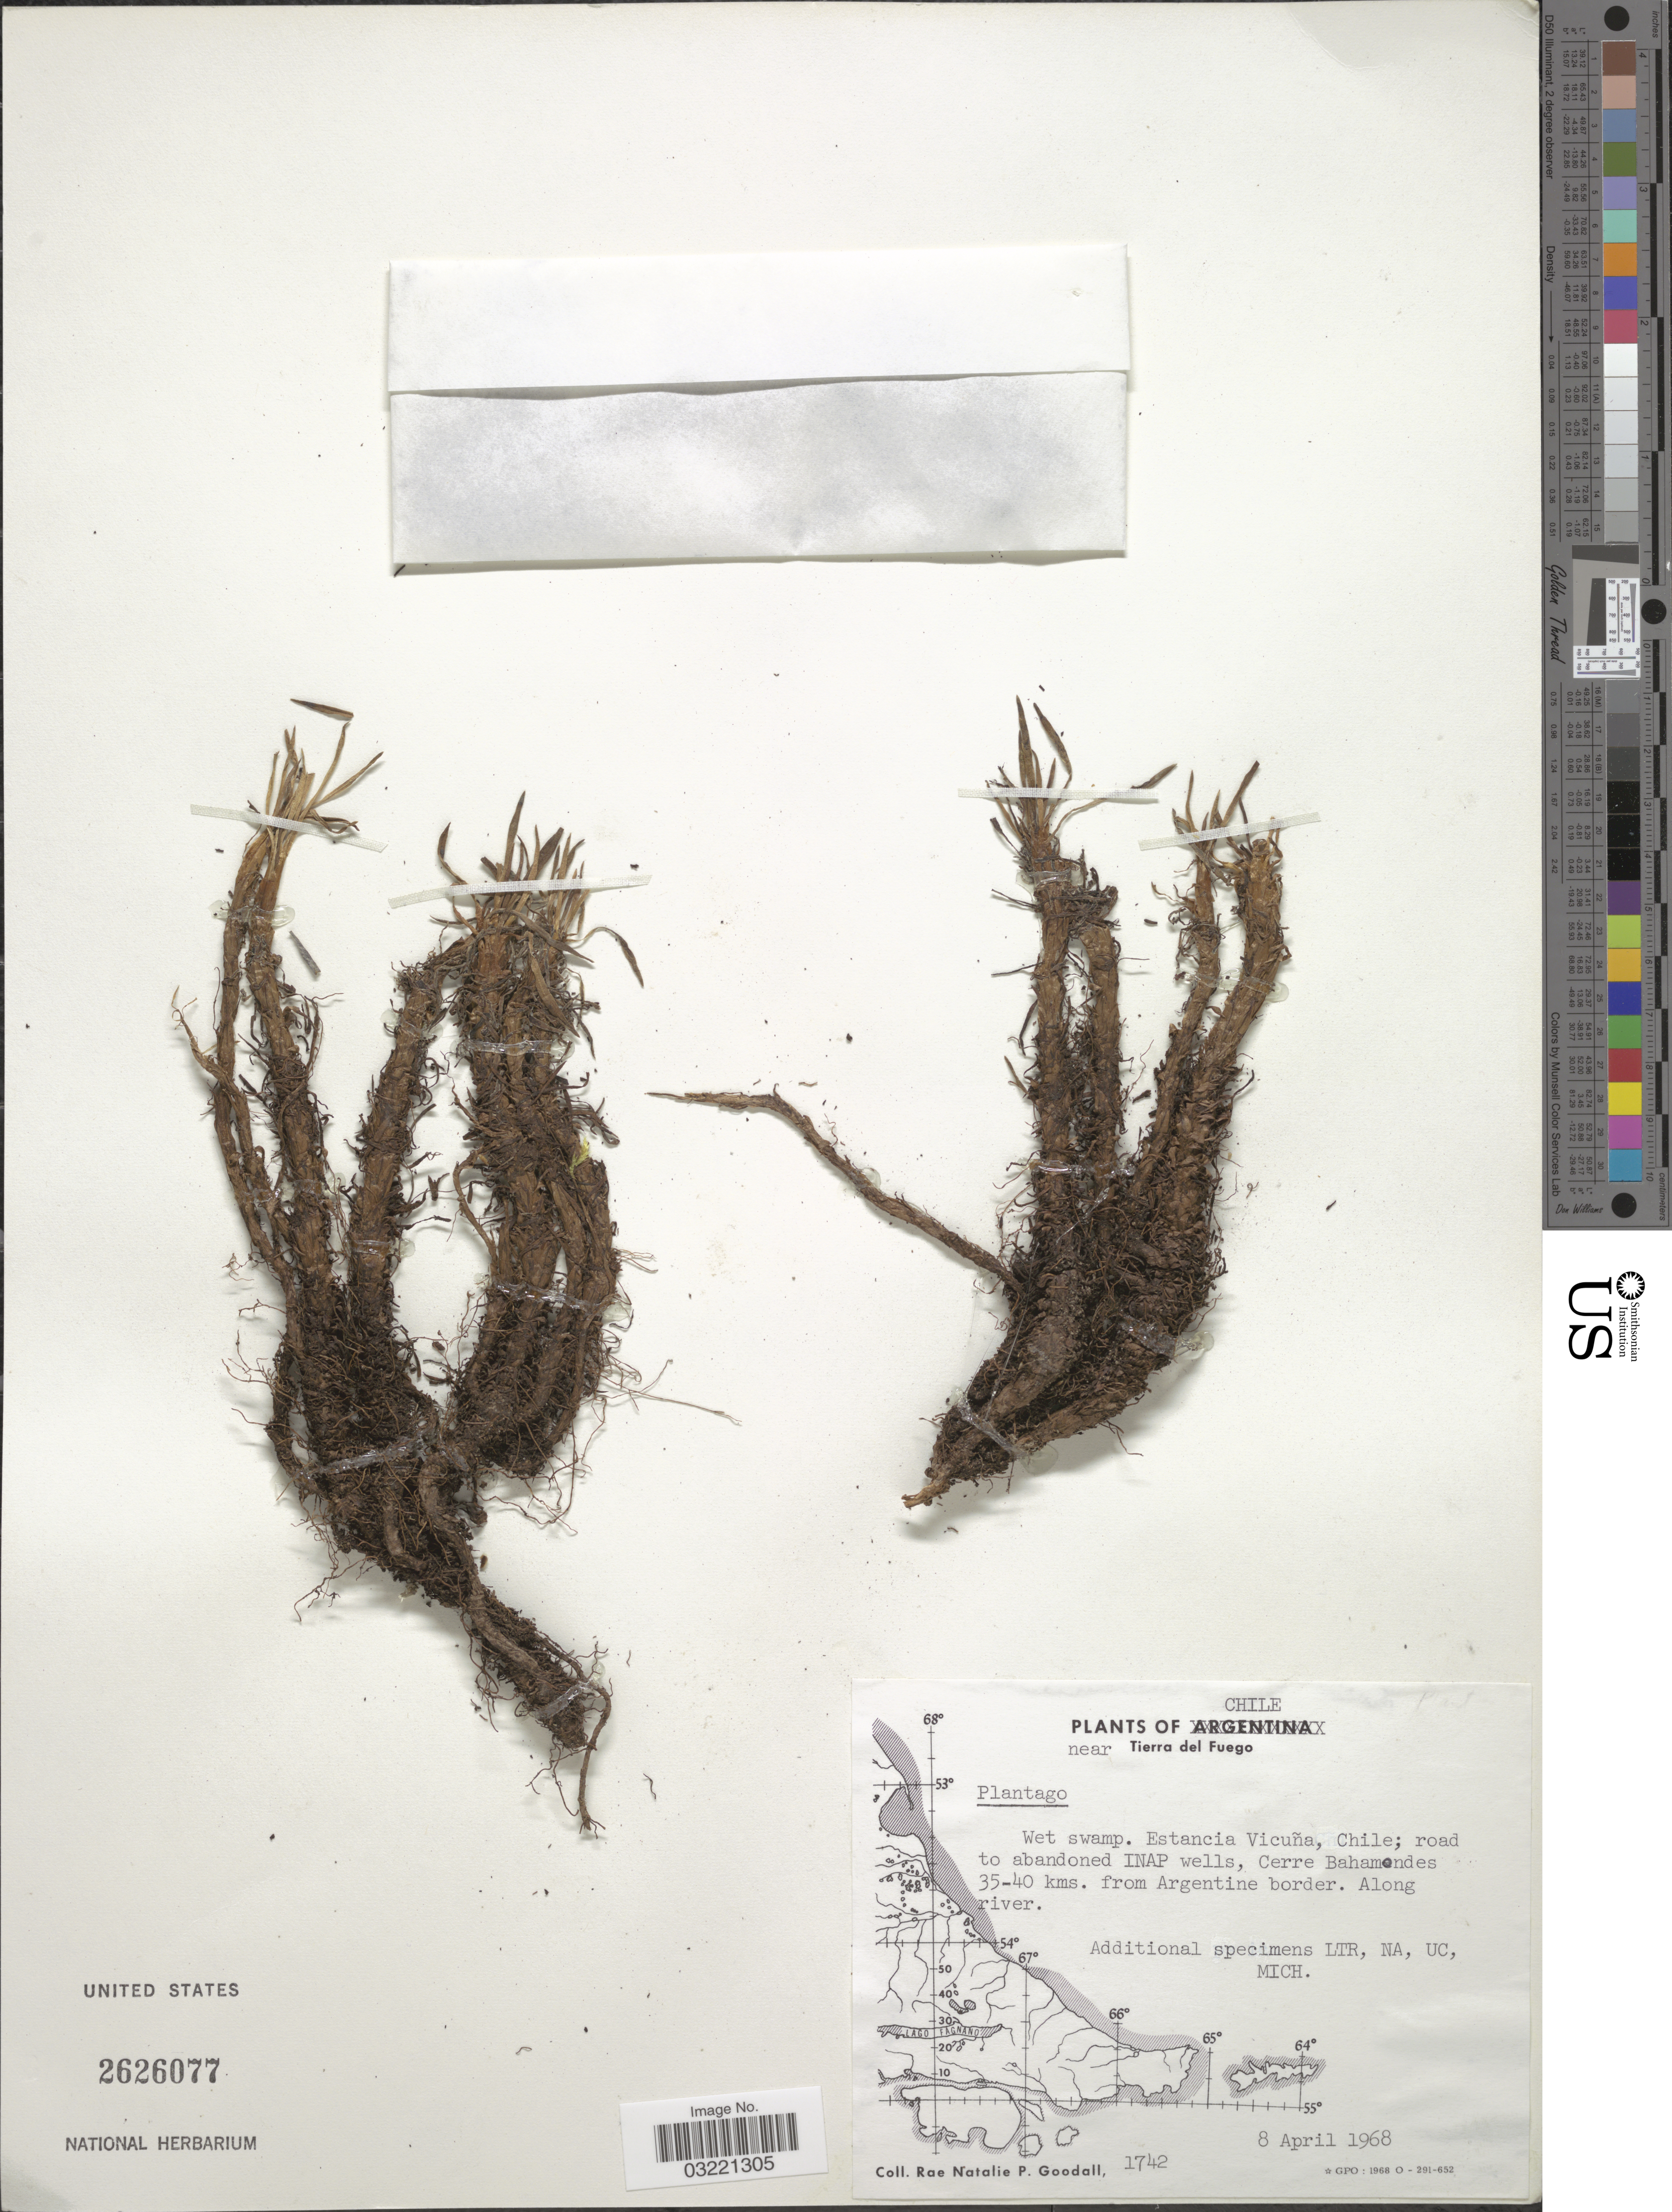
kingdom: Plantae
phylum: Tracheophyta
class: Magnoliopsida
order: Lamiales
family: Plantaginaceae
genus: Plantago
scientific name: Plantago sp.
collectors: R. Goodall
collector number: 1742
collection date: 1968-04-08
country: Chile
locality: Near Tierra del Fuego, Estancia Vicuña, Chile; road to abandoned INAP wells, Cerre Bahamondes 35-40 kms. from Argentine border.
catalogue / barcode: US 2626077